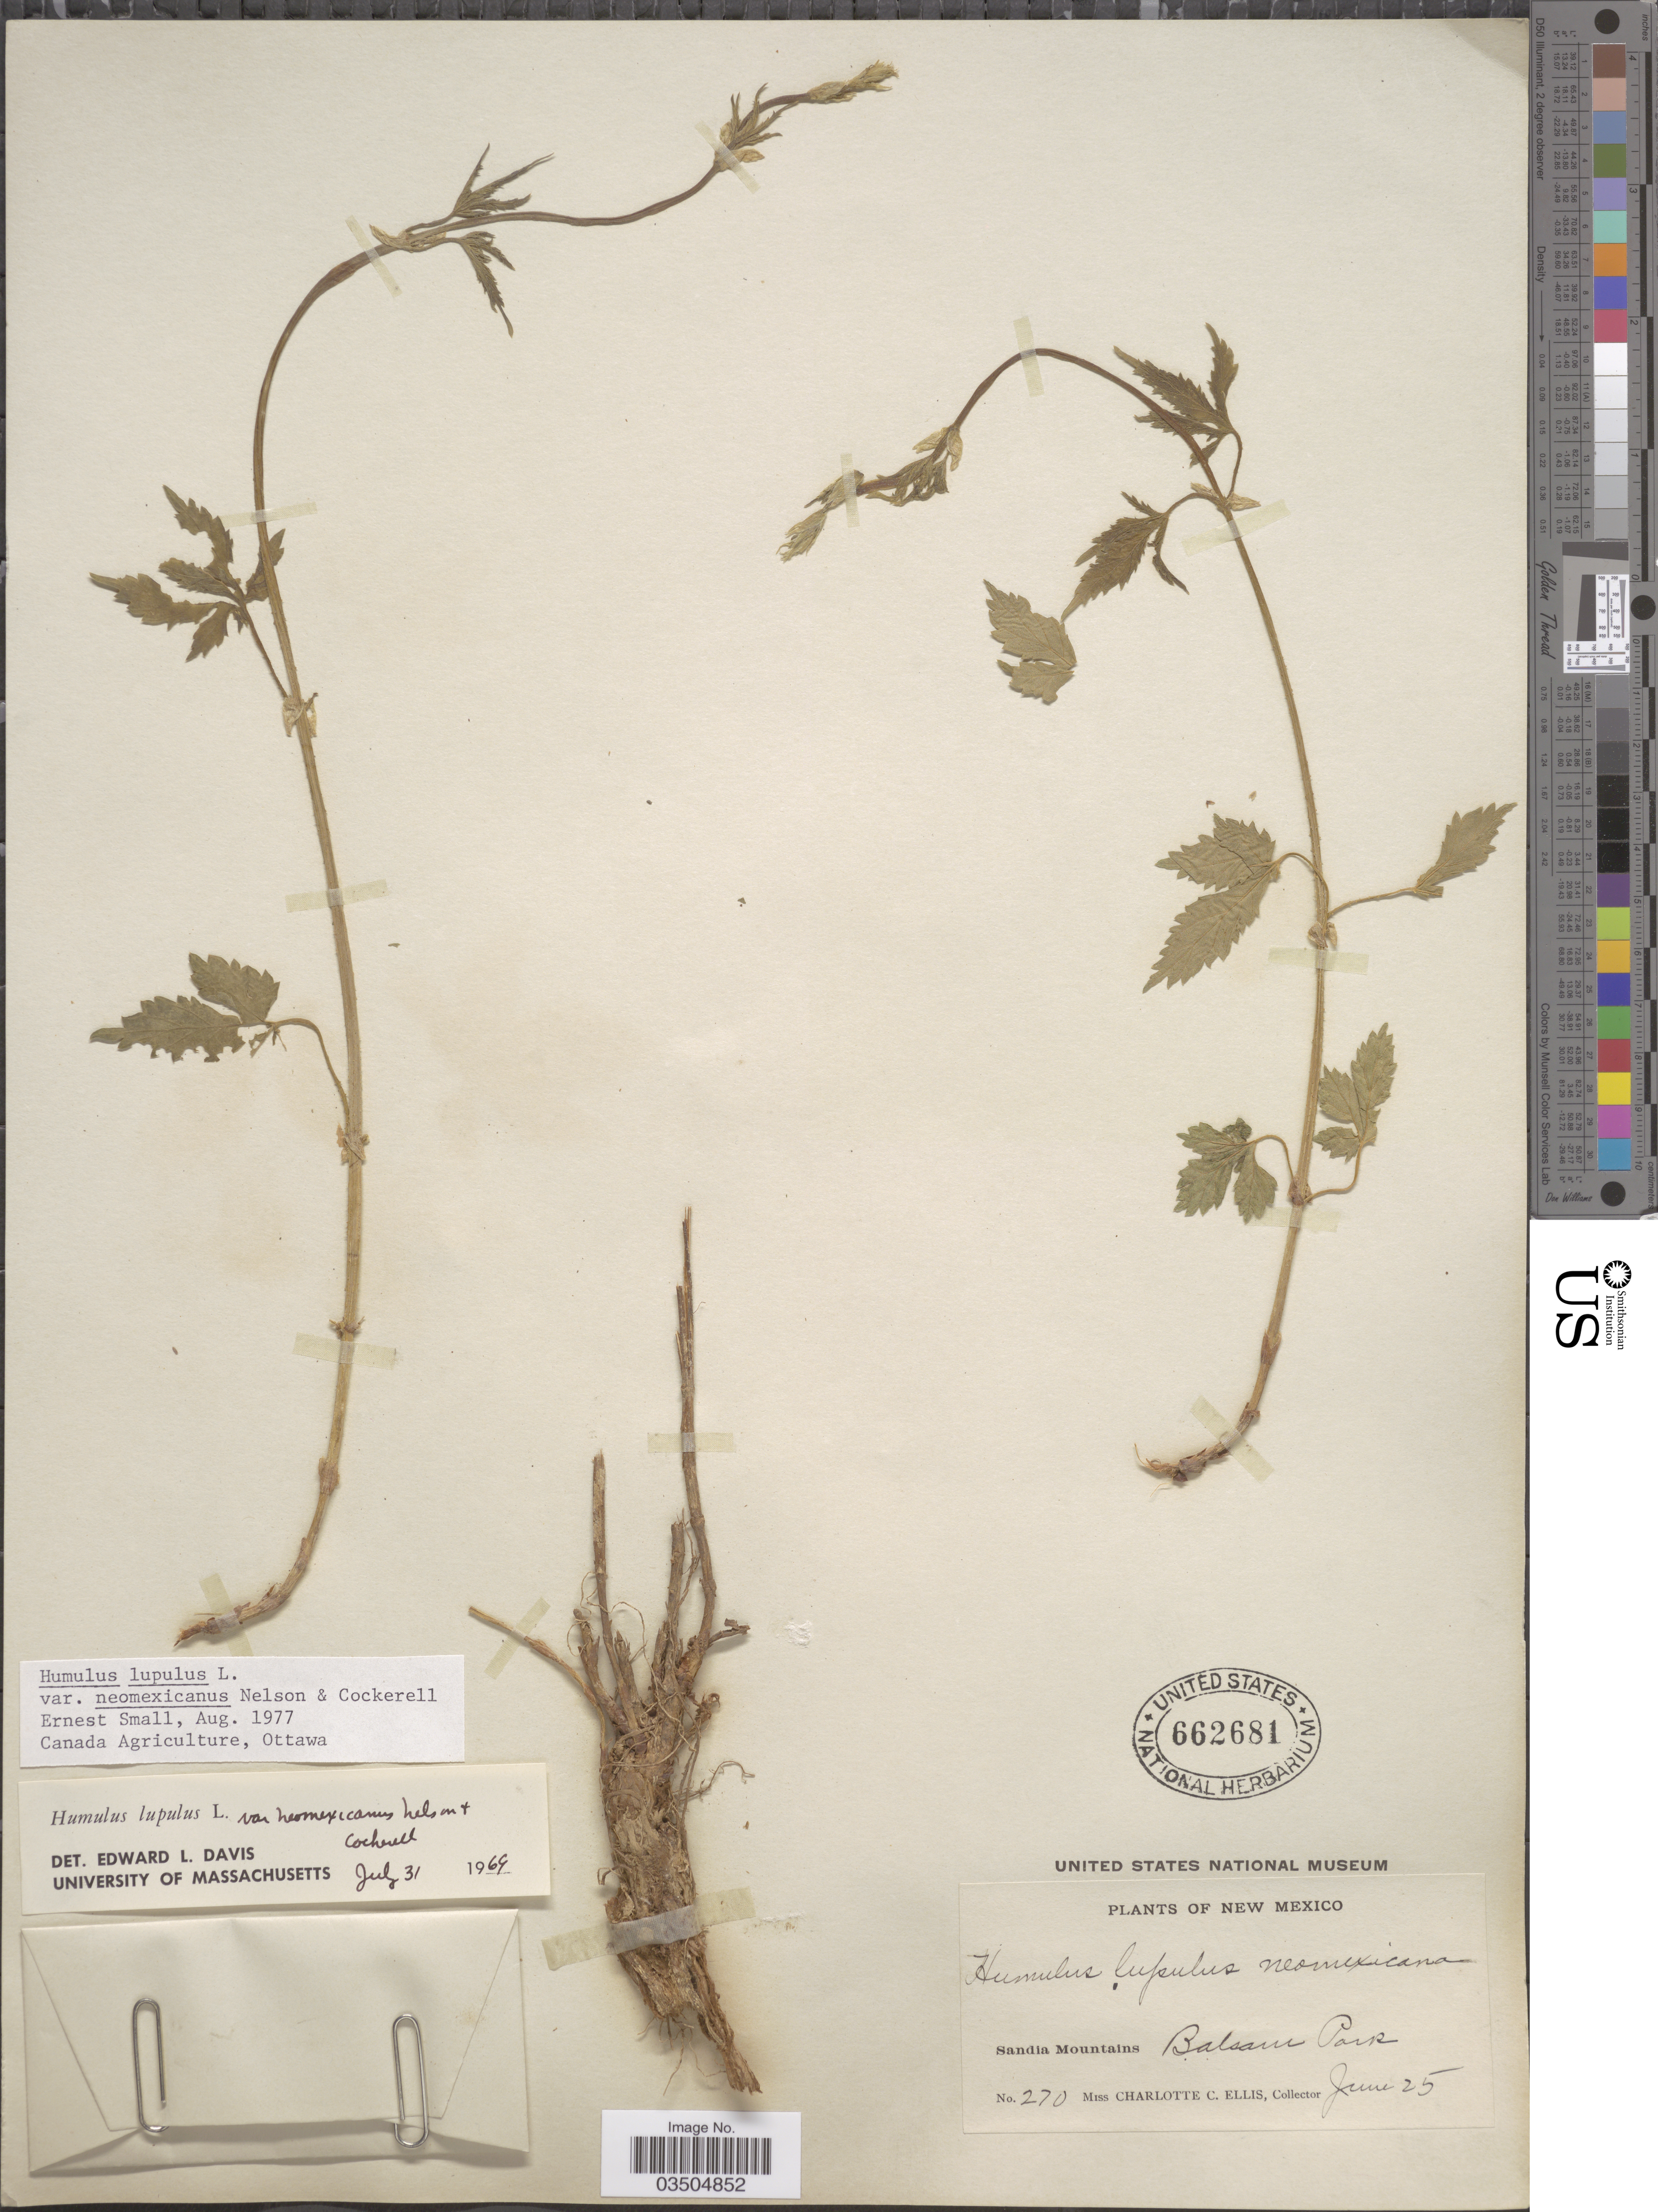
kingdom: Plantae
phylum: Tracheophyta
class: Magnoliopsida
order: Rosales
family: Cannabaceae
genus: Humulus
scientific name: Humulus neomexicanus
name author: (A. Nelson & Cockerell) Rydb.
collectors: C. C. Ellis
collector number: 270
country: United States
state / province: New Mexico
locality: Sandia Mountains, Balsam Park.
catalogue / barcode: US 662681